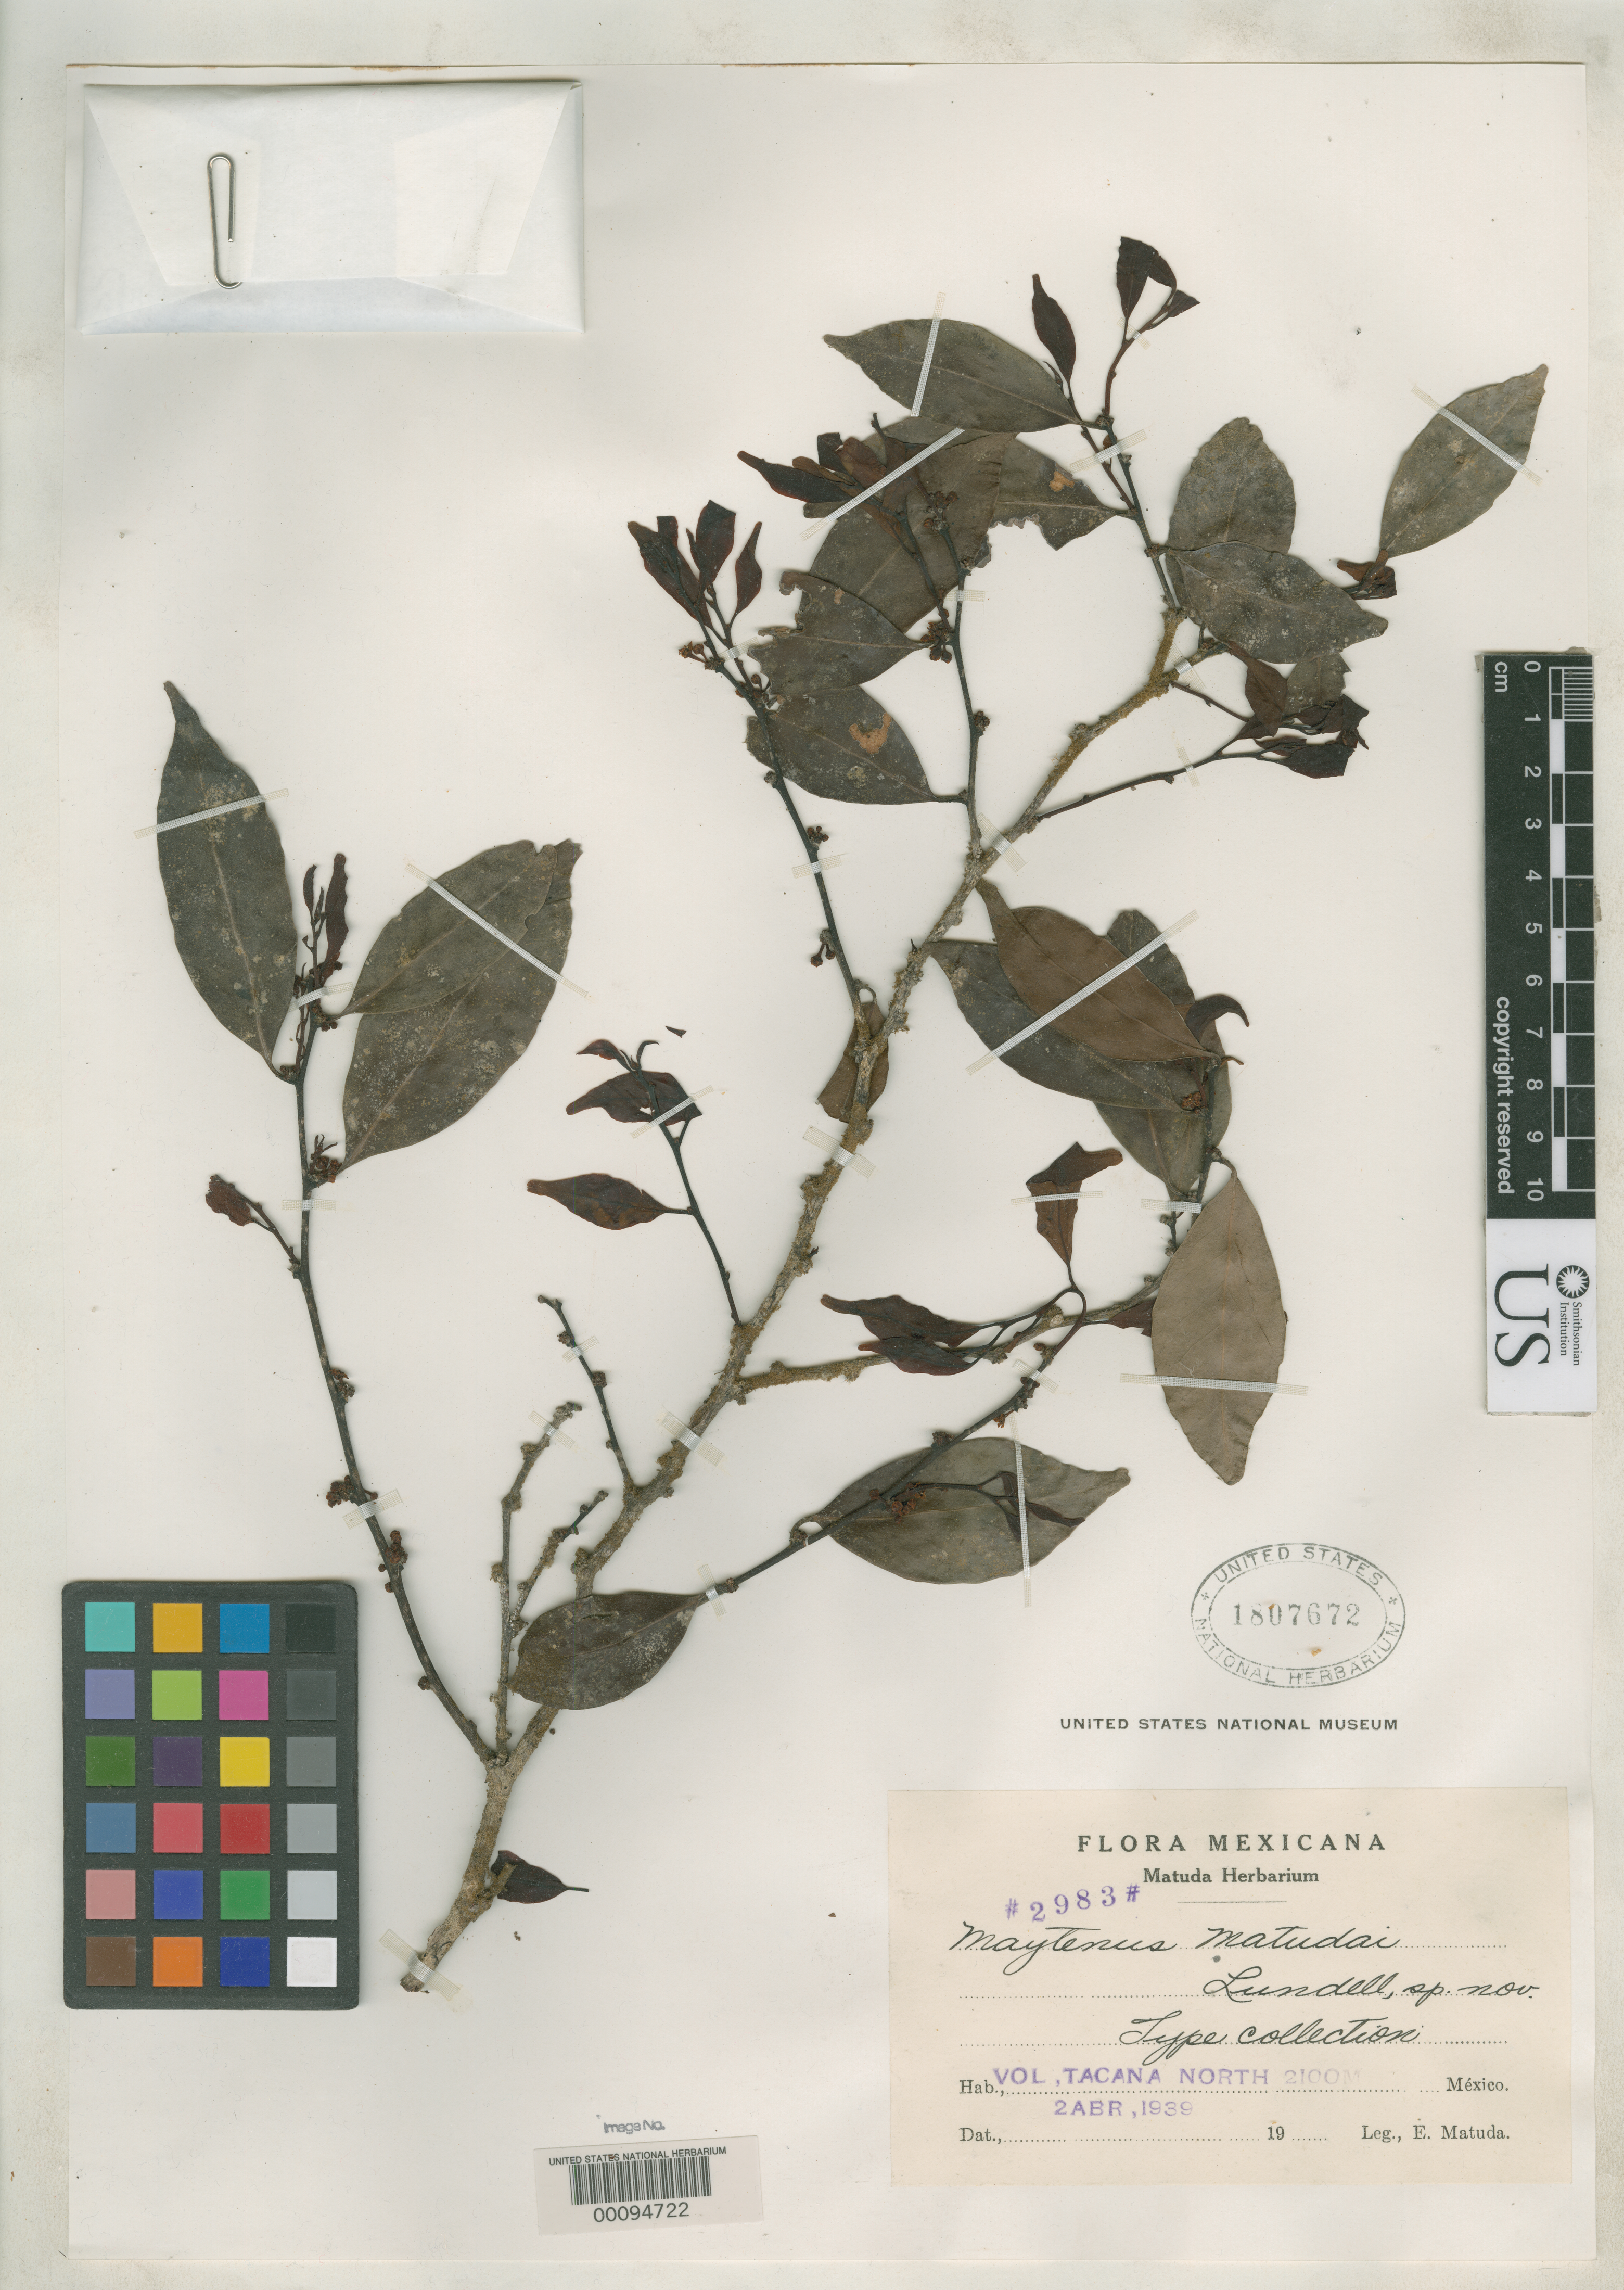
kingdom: Plantae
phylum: Tracheophyta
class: Magnoliopsida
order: Celastrales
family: Celastraceae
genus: Maytenus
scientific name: Maytenus matudae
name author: Lundell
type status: Isotype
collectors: E. Matuda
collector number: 2983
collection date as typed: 02 Apr 1939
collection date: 1939-04-02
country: Mexico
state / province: Chiapas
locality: North of Tacana Volcano.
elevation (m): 2100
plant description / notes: Specific epithet originally published as "matudai".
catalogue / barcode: US 1807672